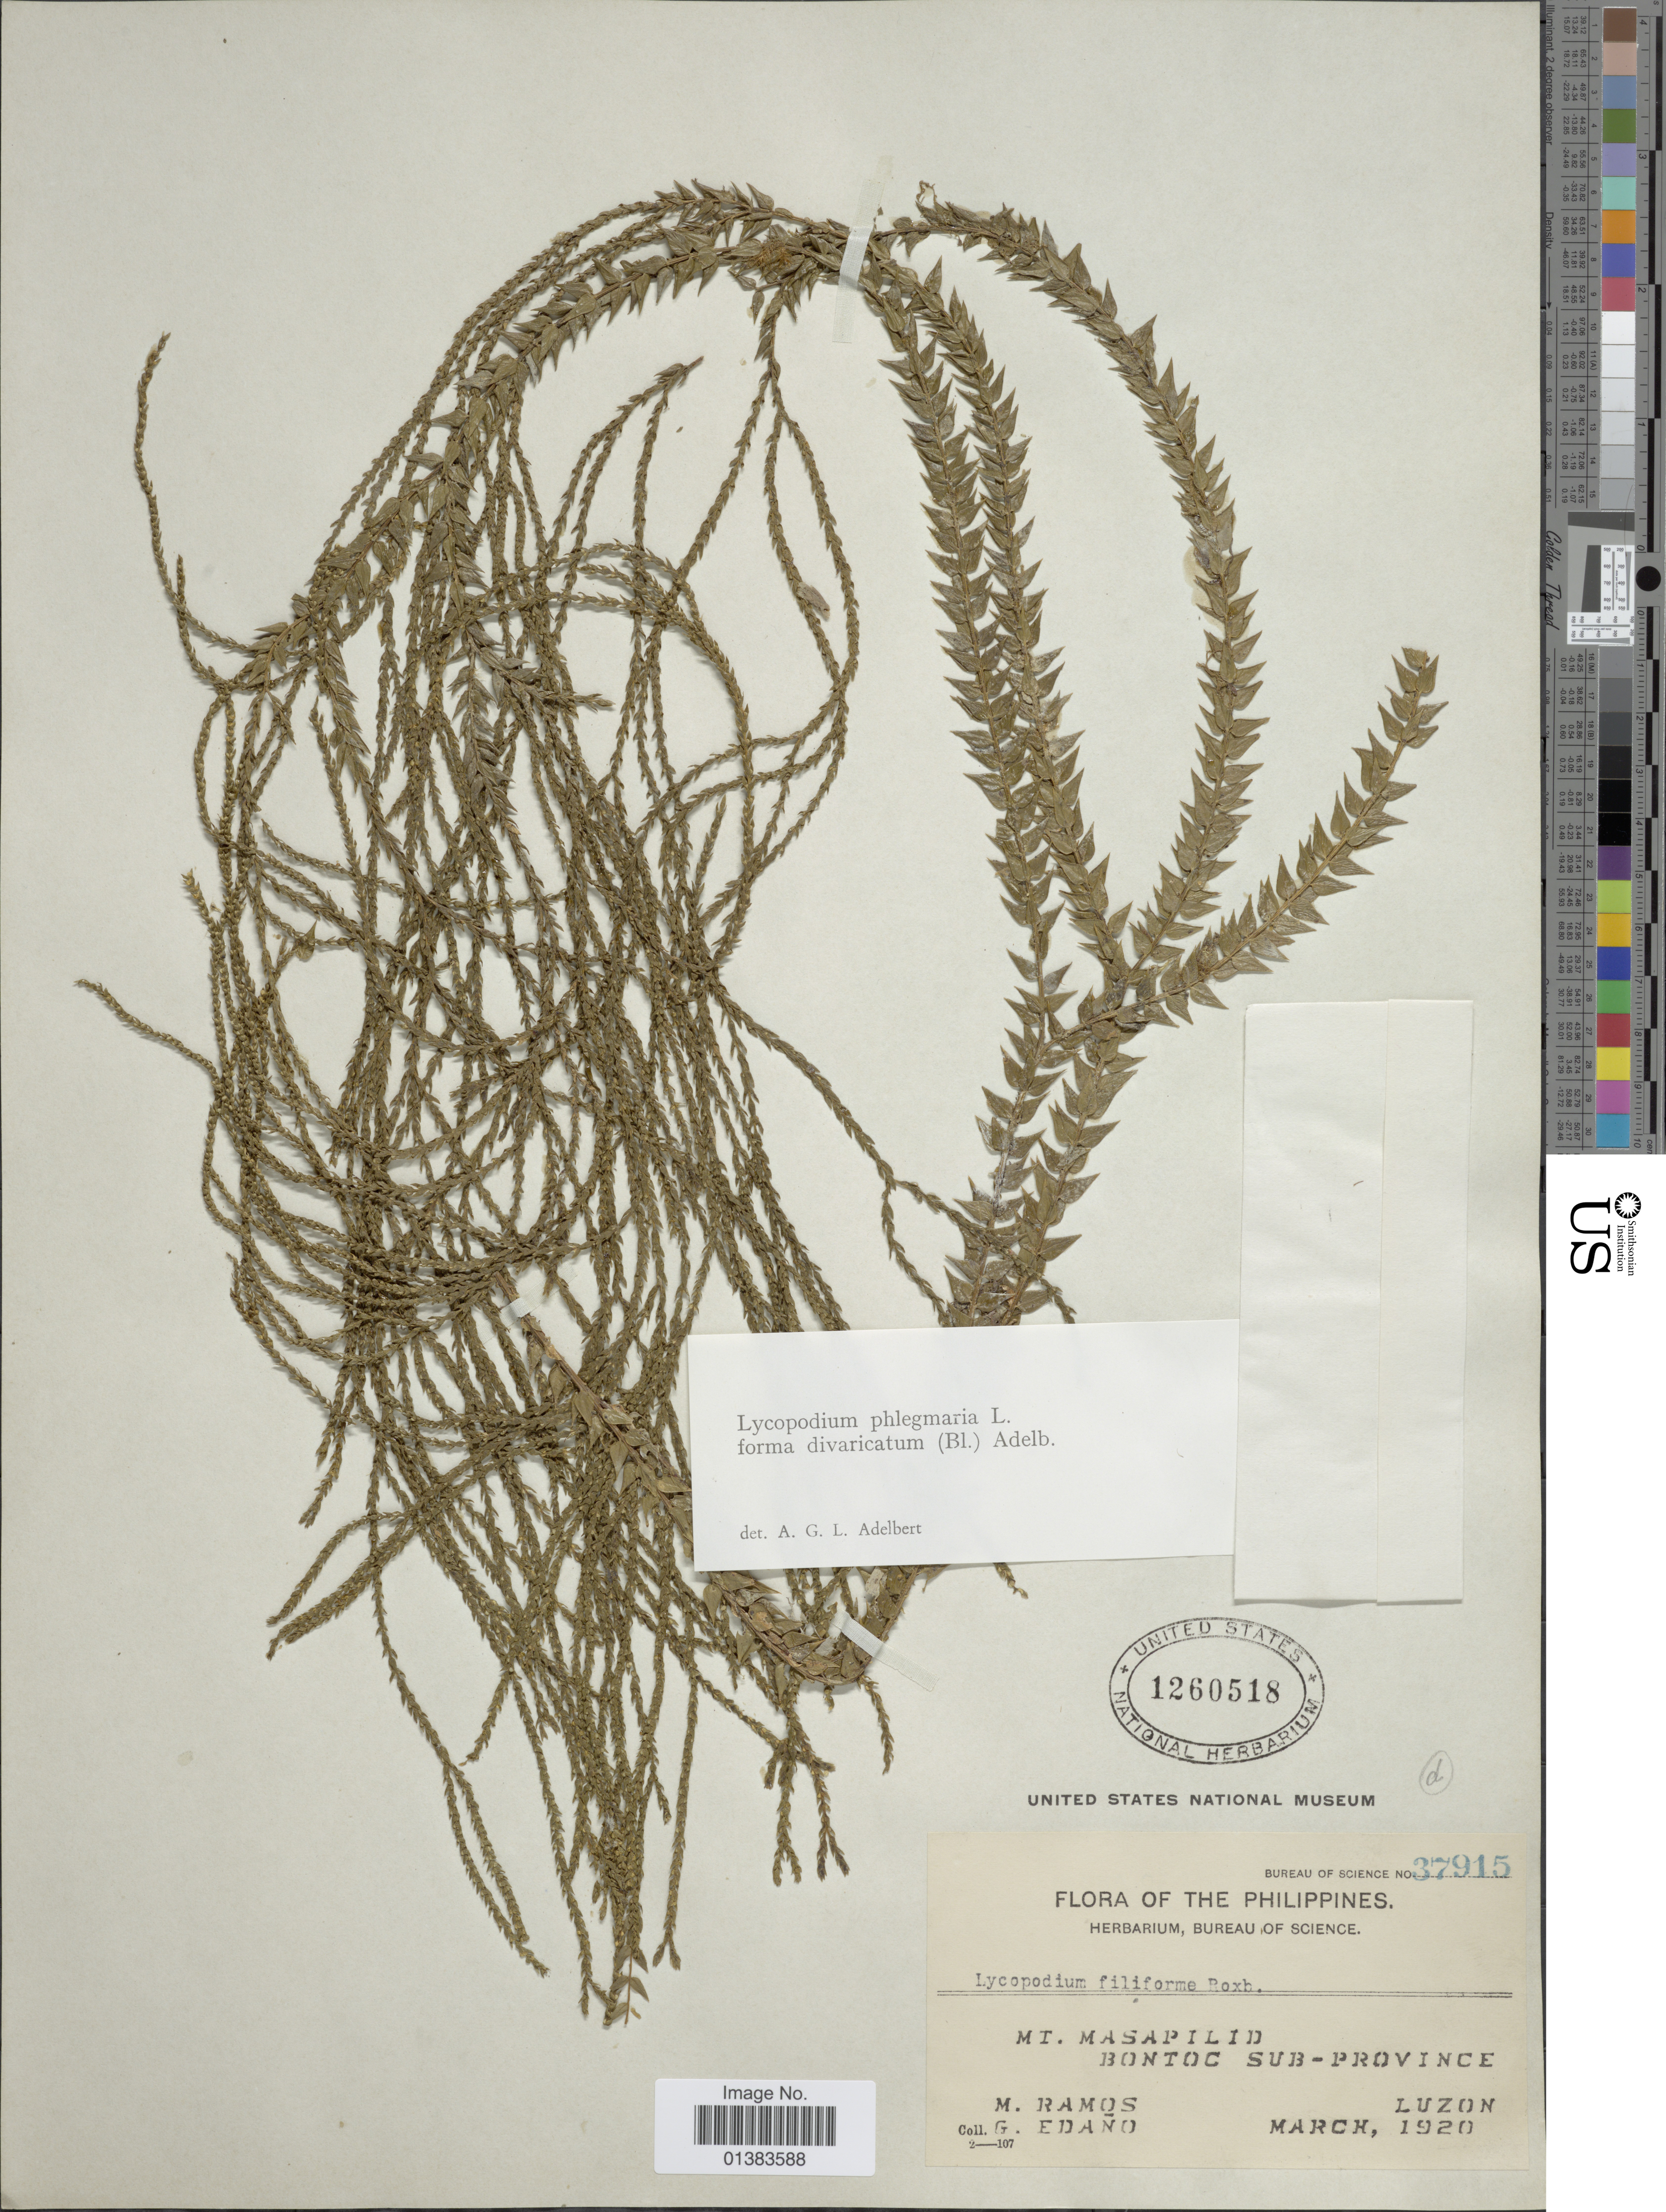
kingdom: Plantae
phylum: Tracheophyta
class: Lycopodiopsida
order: Lycopodiales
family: Lycopodiaceae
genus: Phlegmariurus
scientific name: Phlegmariurus banayanicus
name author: (Herter) A. R. Field & Bostock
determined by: Field, A. R.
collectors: M. Ramos & G. Edaño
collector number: Bureau of Science 37915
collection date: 1920-03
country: Philippines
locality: Mt. Masapilid, Bontoc Sub-province, Luzon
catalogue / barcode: US 1260518